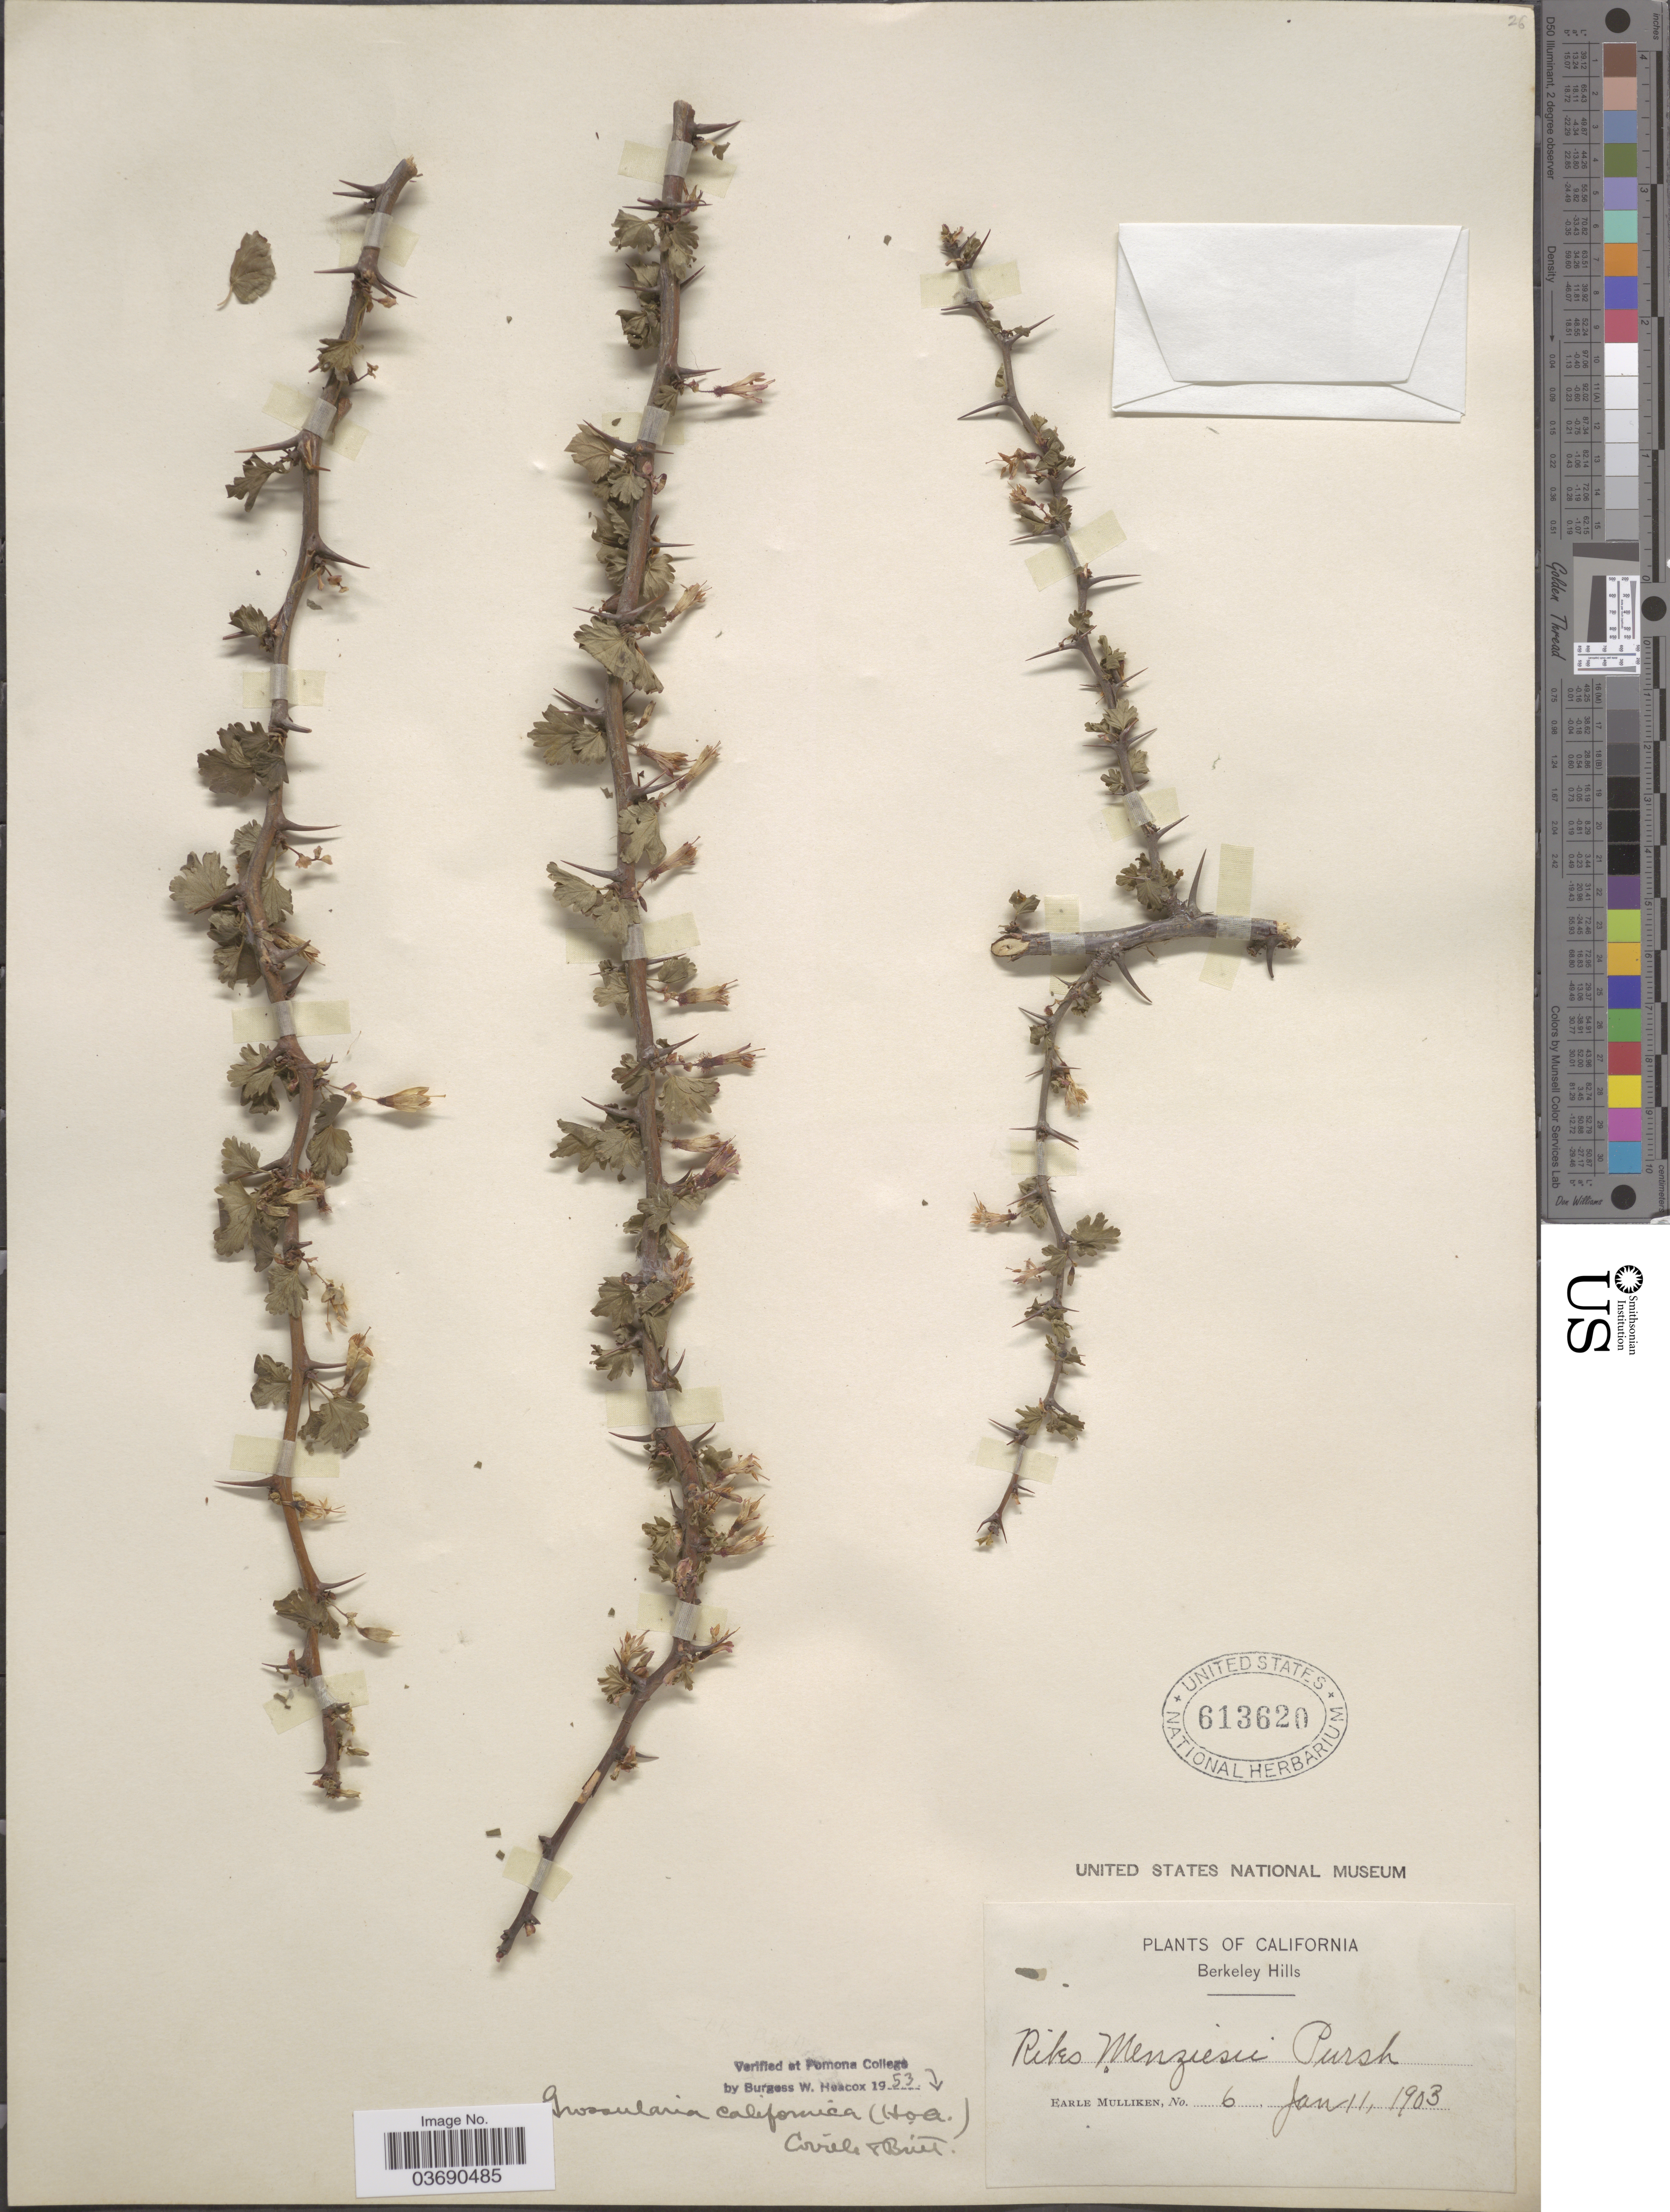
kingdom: Plantae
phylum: Tracheophyta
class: Magnoliopsida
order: Saxifragales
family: Grossulariaceae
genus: Ribes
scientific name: Ribes californicum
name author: Hook. & Arn.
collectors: E. Mulliken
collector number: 6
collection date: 1903-01-11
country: United States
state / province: California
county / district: Alameda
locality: Berkeley Hills.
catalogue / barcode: US 613620